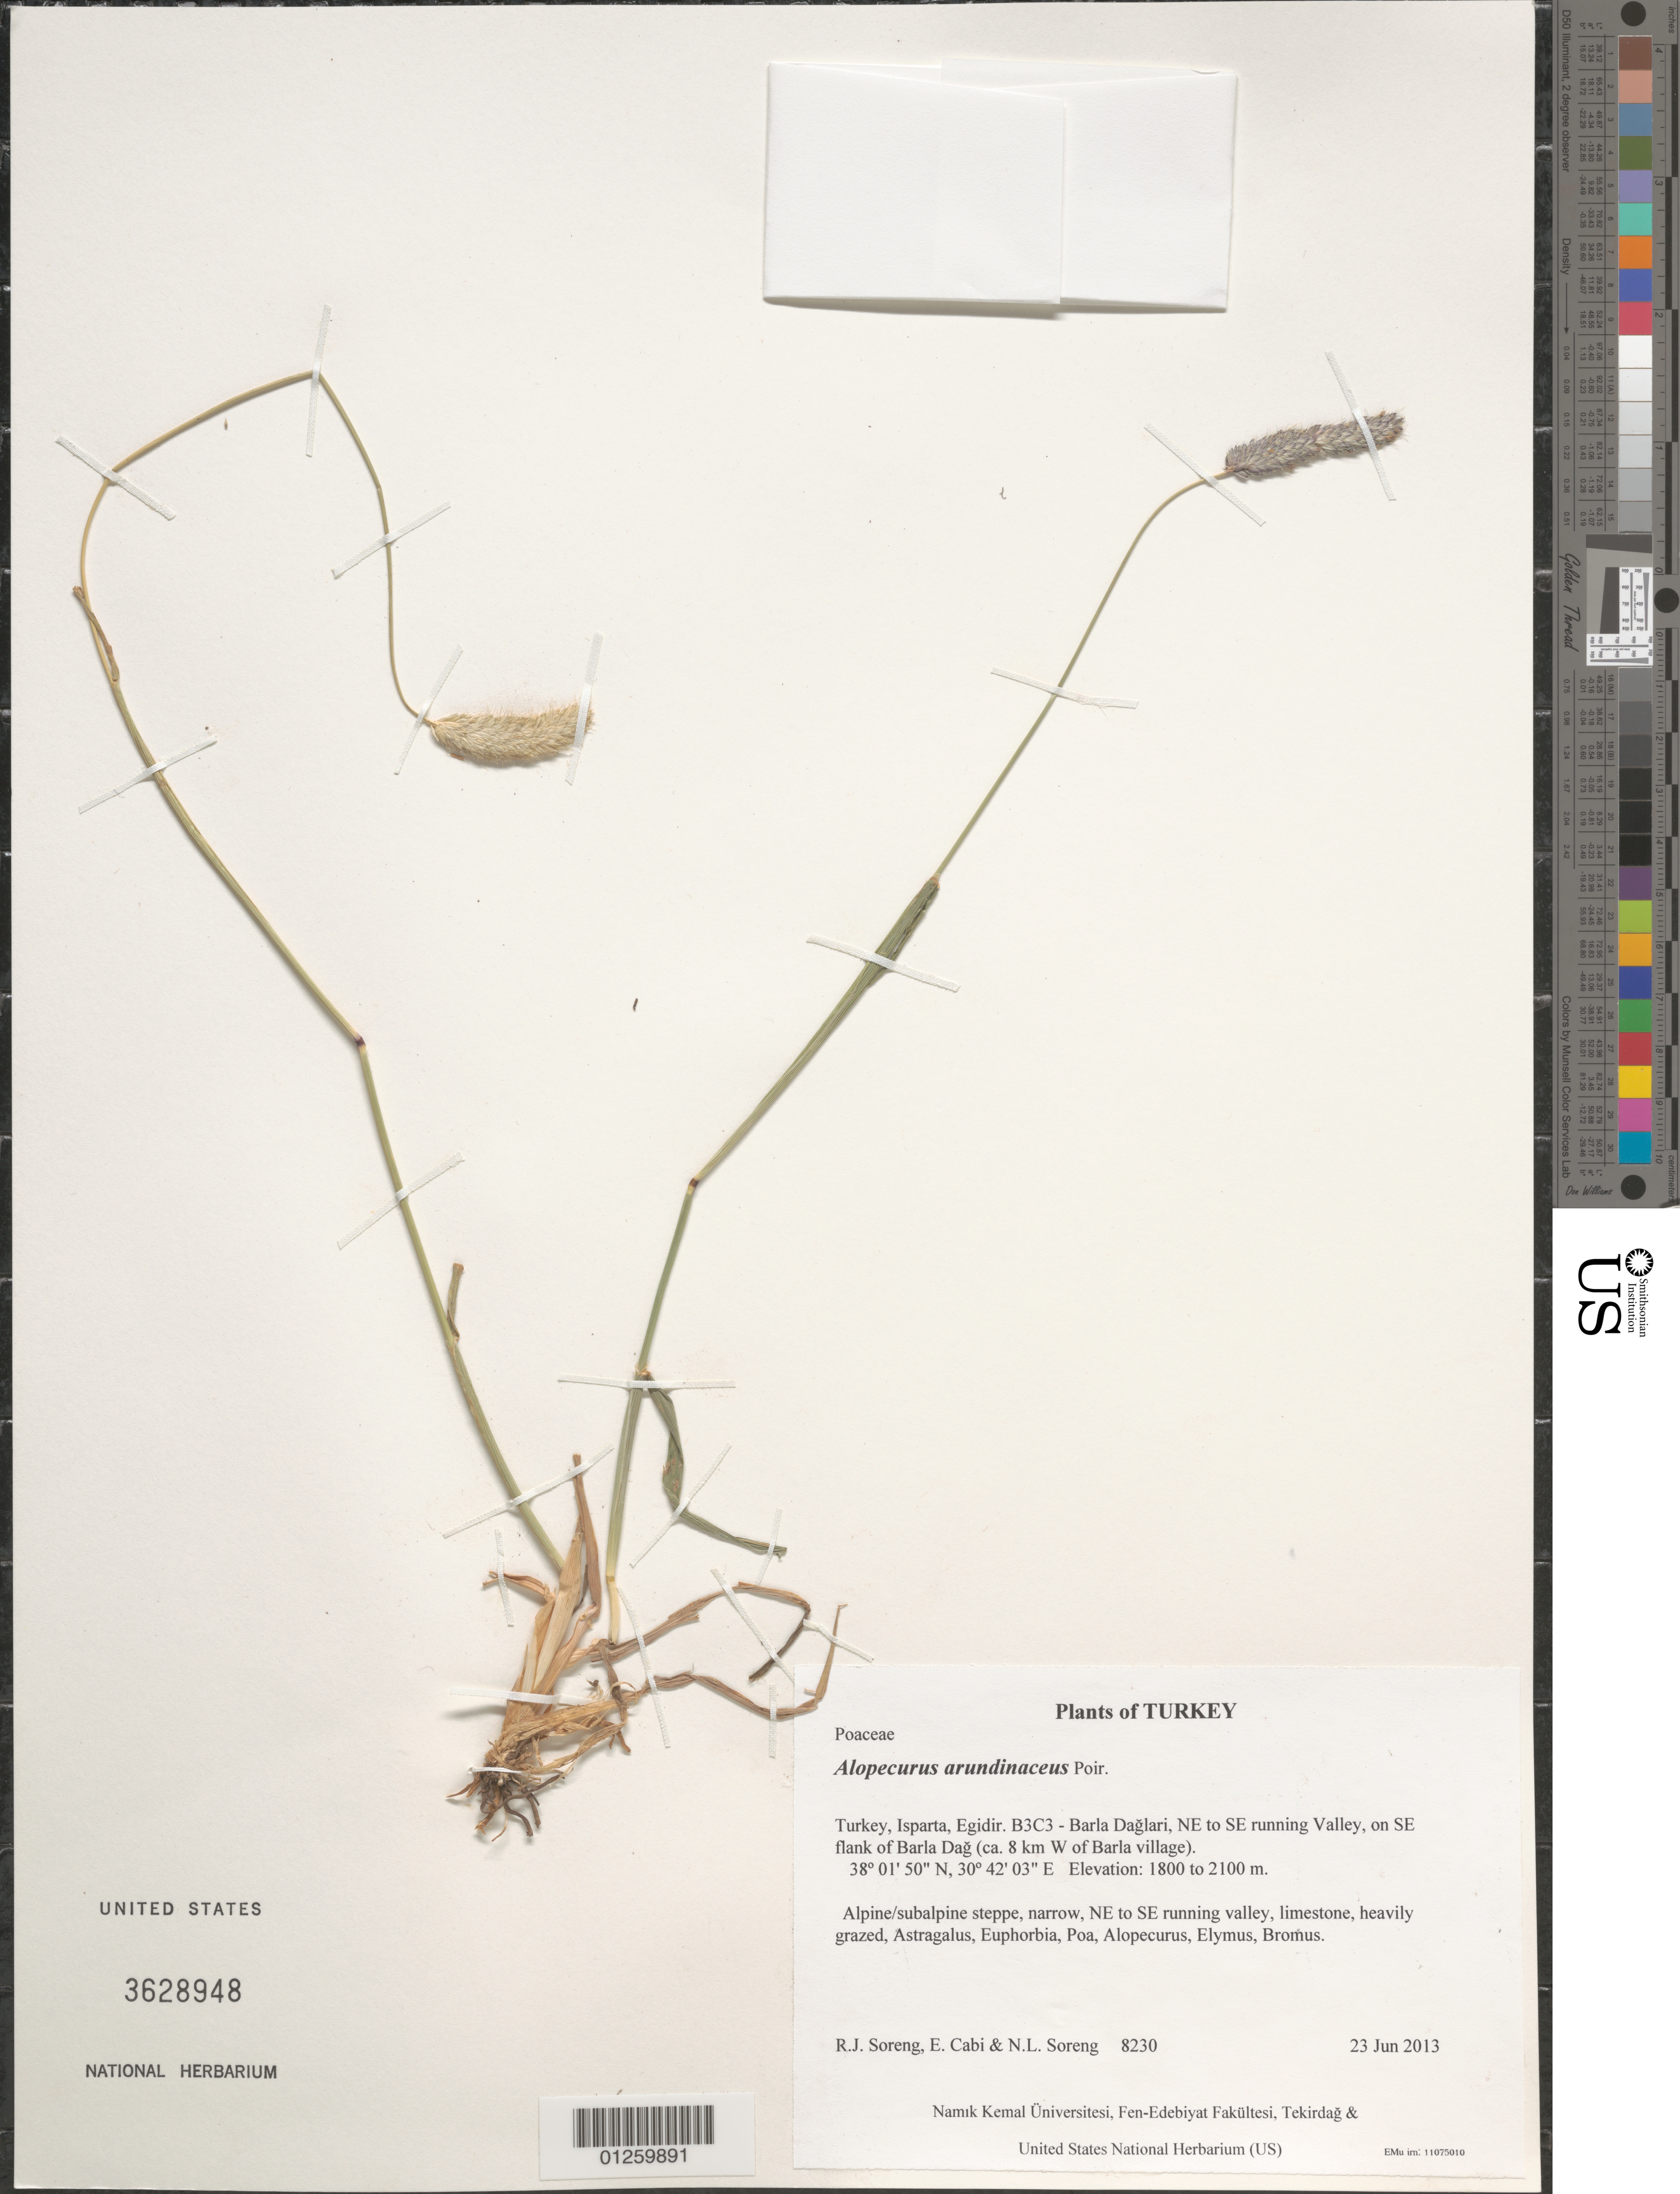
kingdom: Plantae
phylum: Tracheophyta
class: Liliopsida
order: Poales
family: Poaceae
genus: Alopecurus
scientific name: Alopecurus arundinaceus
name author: Poir.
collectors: R. J. Soreng, E. Cabi & N. L. Soreng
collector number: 8230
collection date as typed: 2013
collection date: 2013-06-23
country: Turkey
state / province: Isparta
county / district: Egidir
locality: B3C3 - Barla Daglari, NE to SE running Valley, on SE flank of Barla Dag (ca. 8 km W of Barla village)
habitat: Alpine/subalpine steppe, narrow, NE to SE running valley, limestone, heavily grazed.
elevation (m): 1800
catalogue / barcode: US 3628948